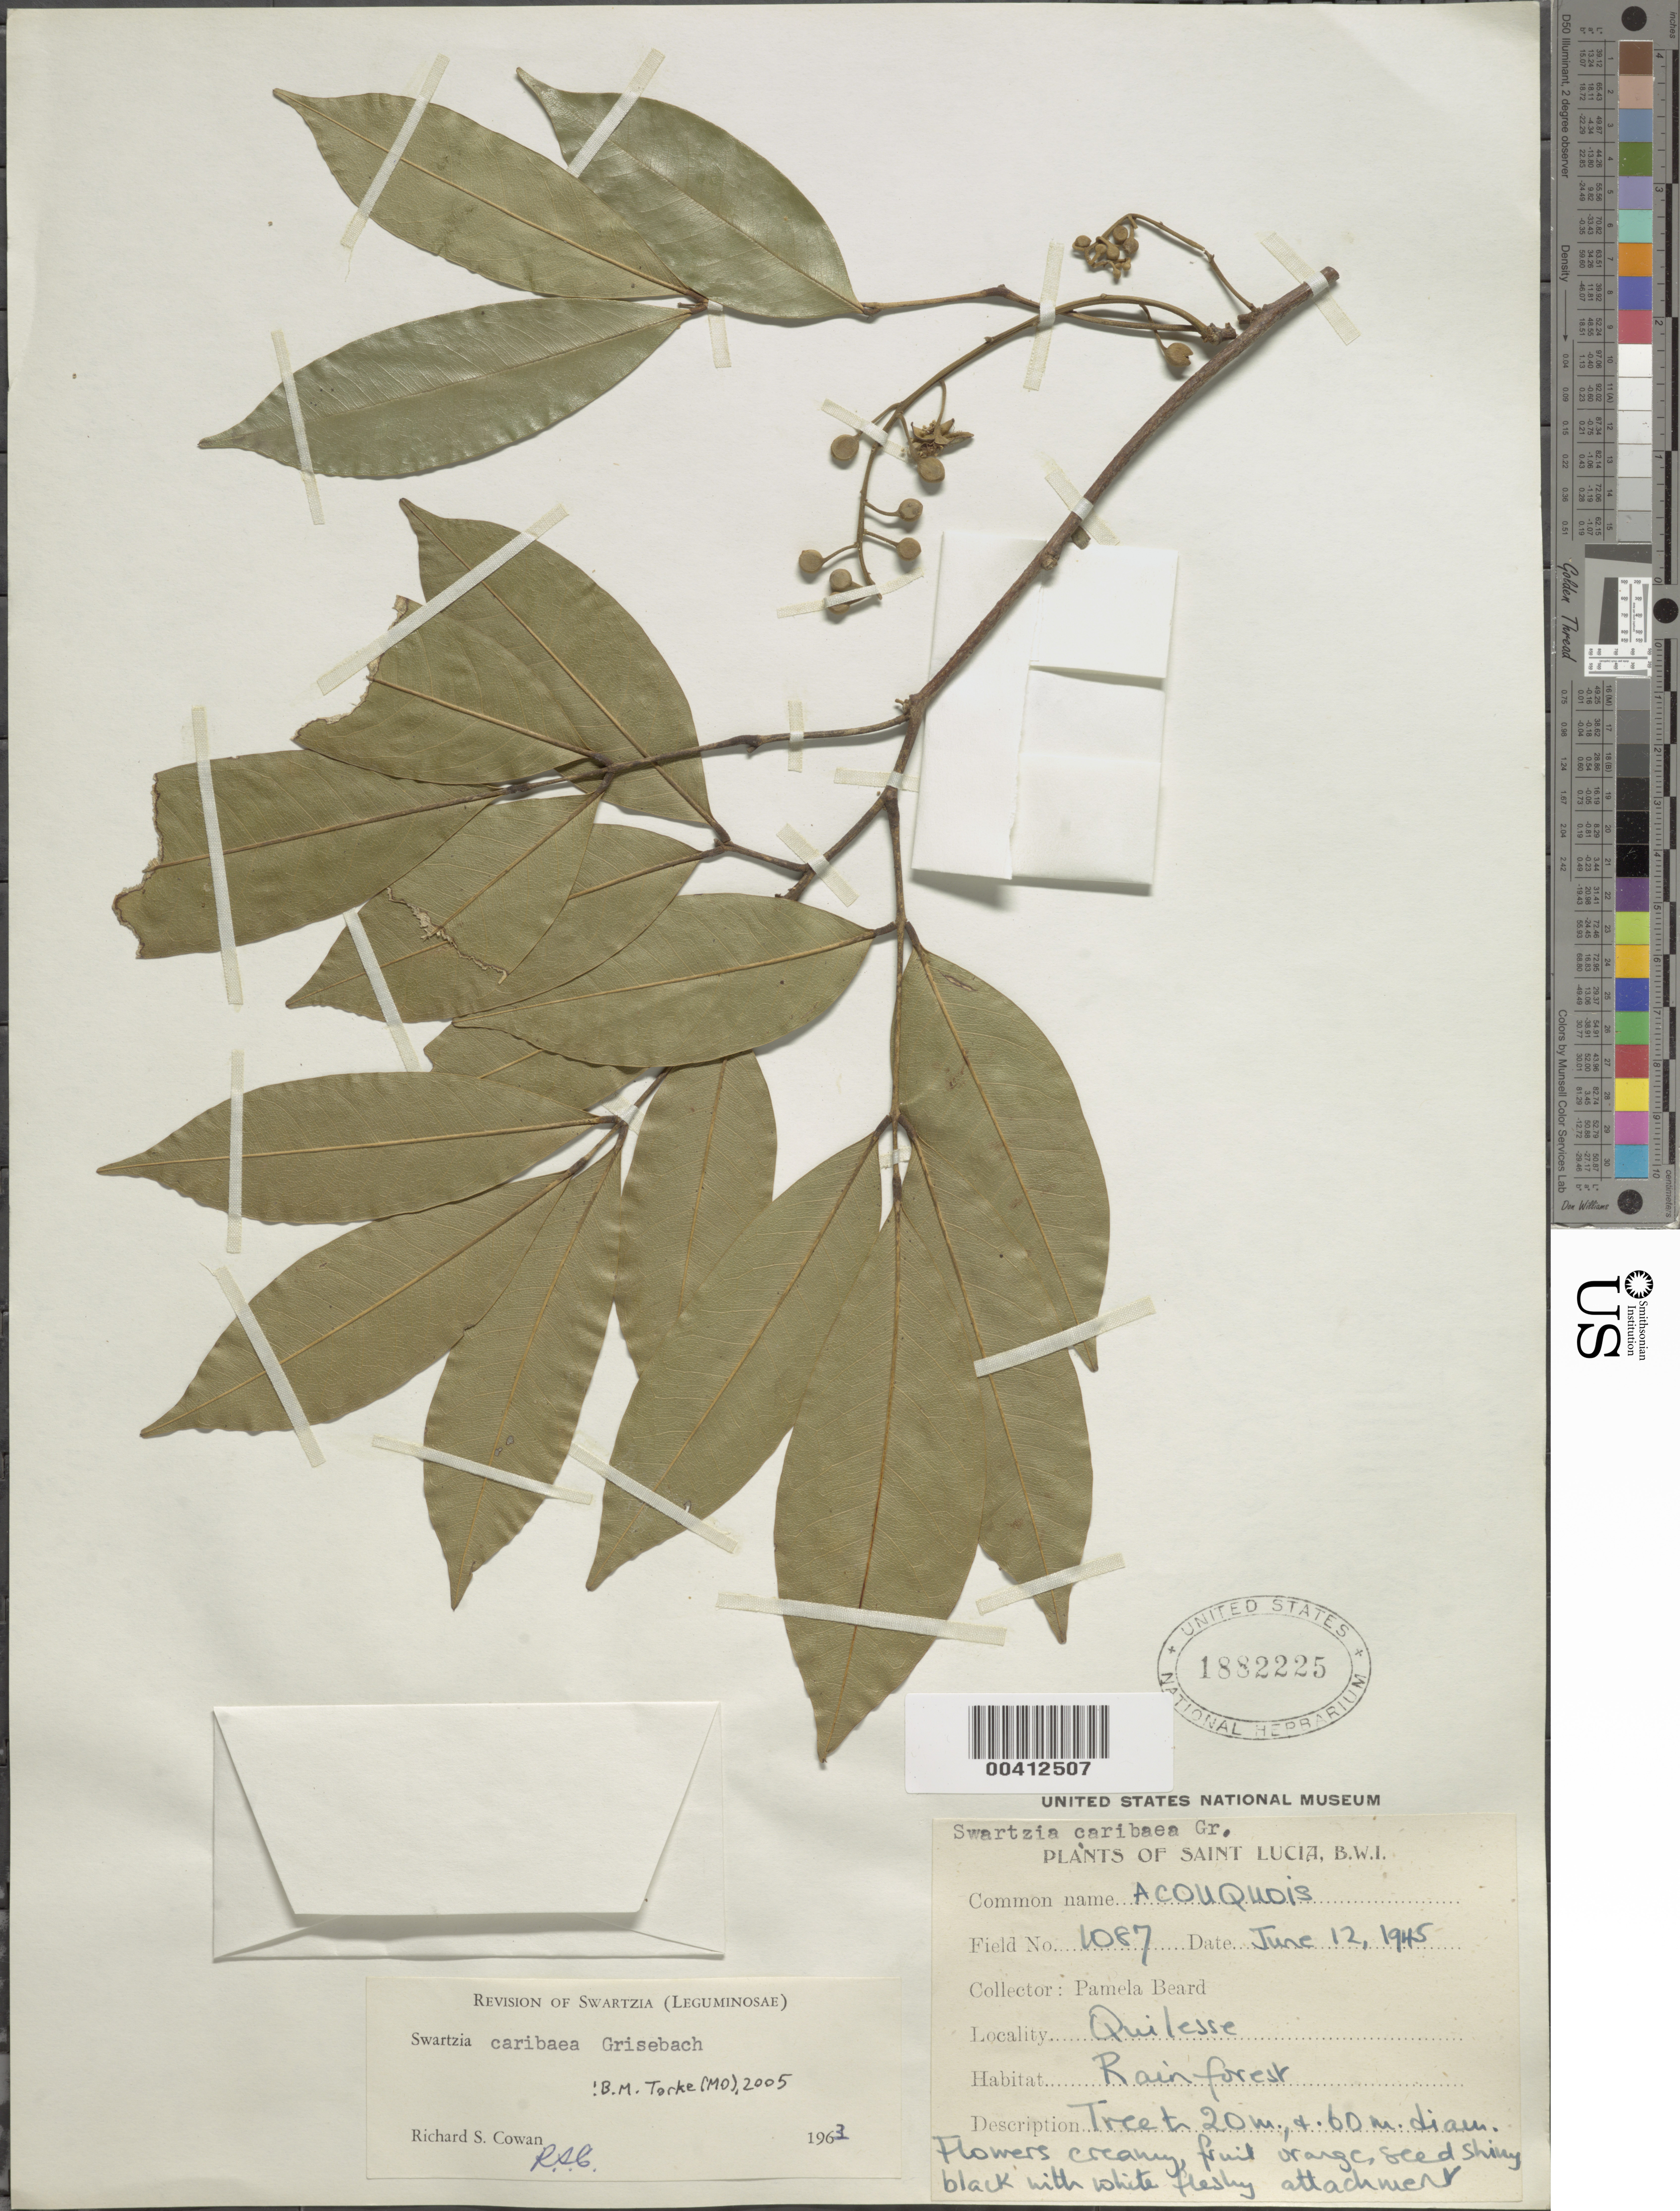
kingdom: Plantae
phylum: Tracheophyta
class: Magnoliopsida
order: Fabales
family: Fabaceae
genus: Swartzia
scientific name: Swartzia caribaea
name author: Griseb.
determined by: Cowan, R. S.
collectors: P. Beard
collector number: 1087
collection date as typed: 12 Jun 1945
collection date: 1945-06-12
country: St. Lucia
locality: Quilesse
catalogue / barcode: US 1882225